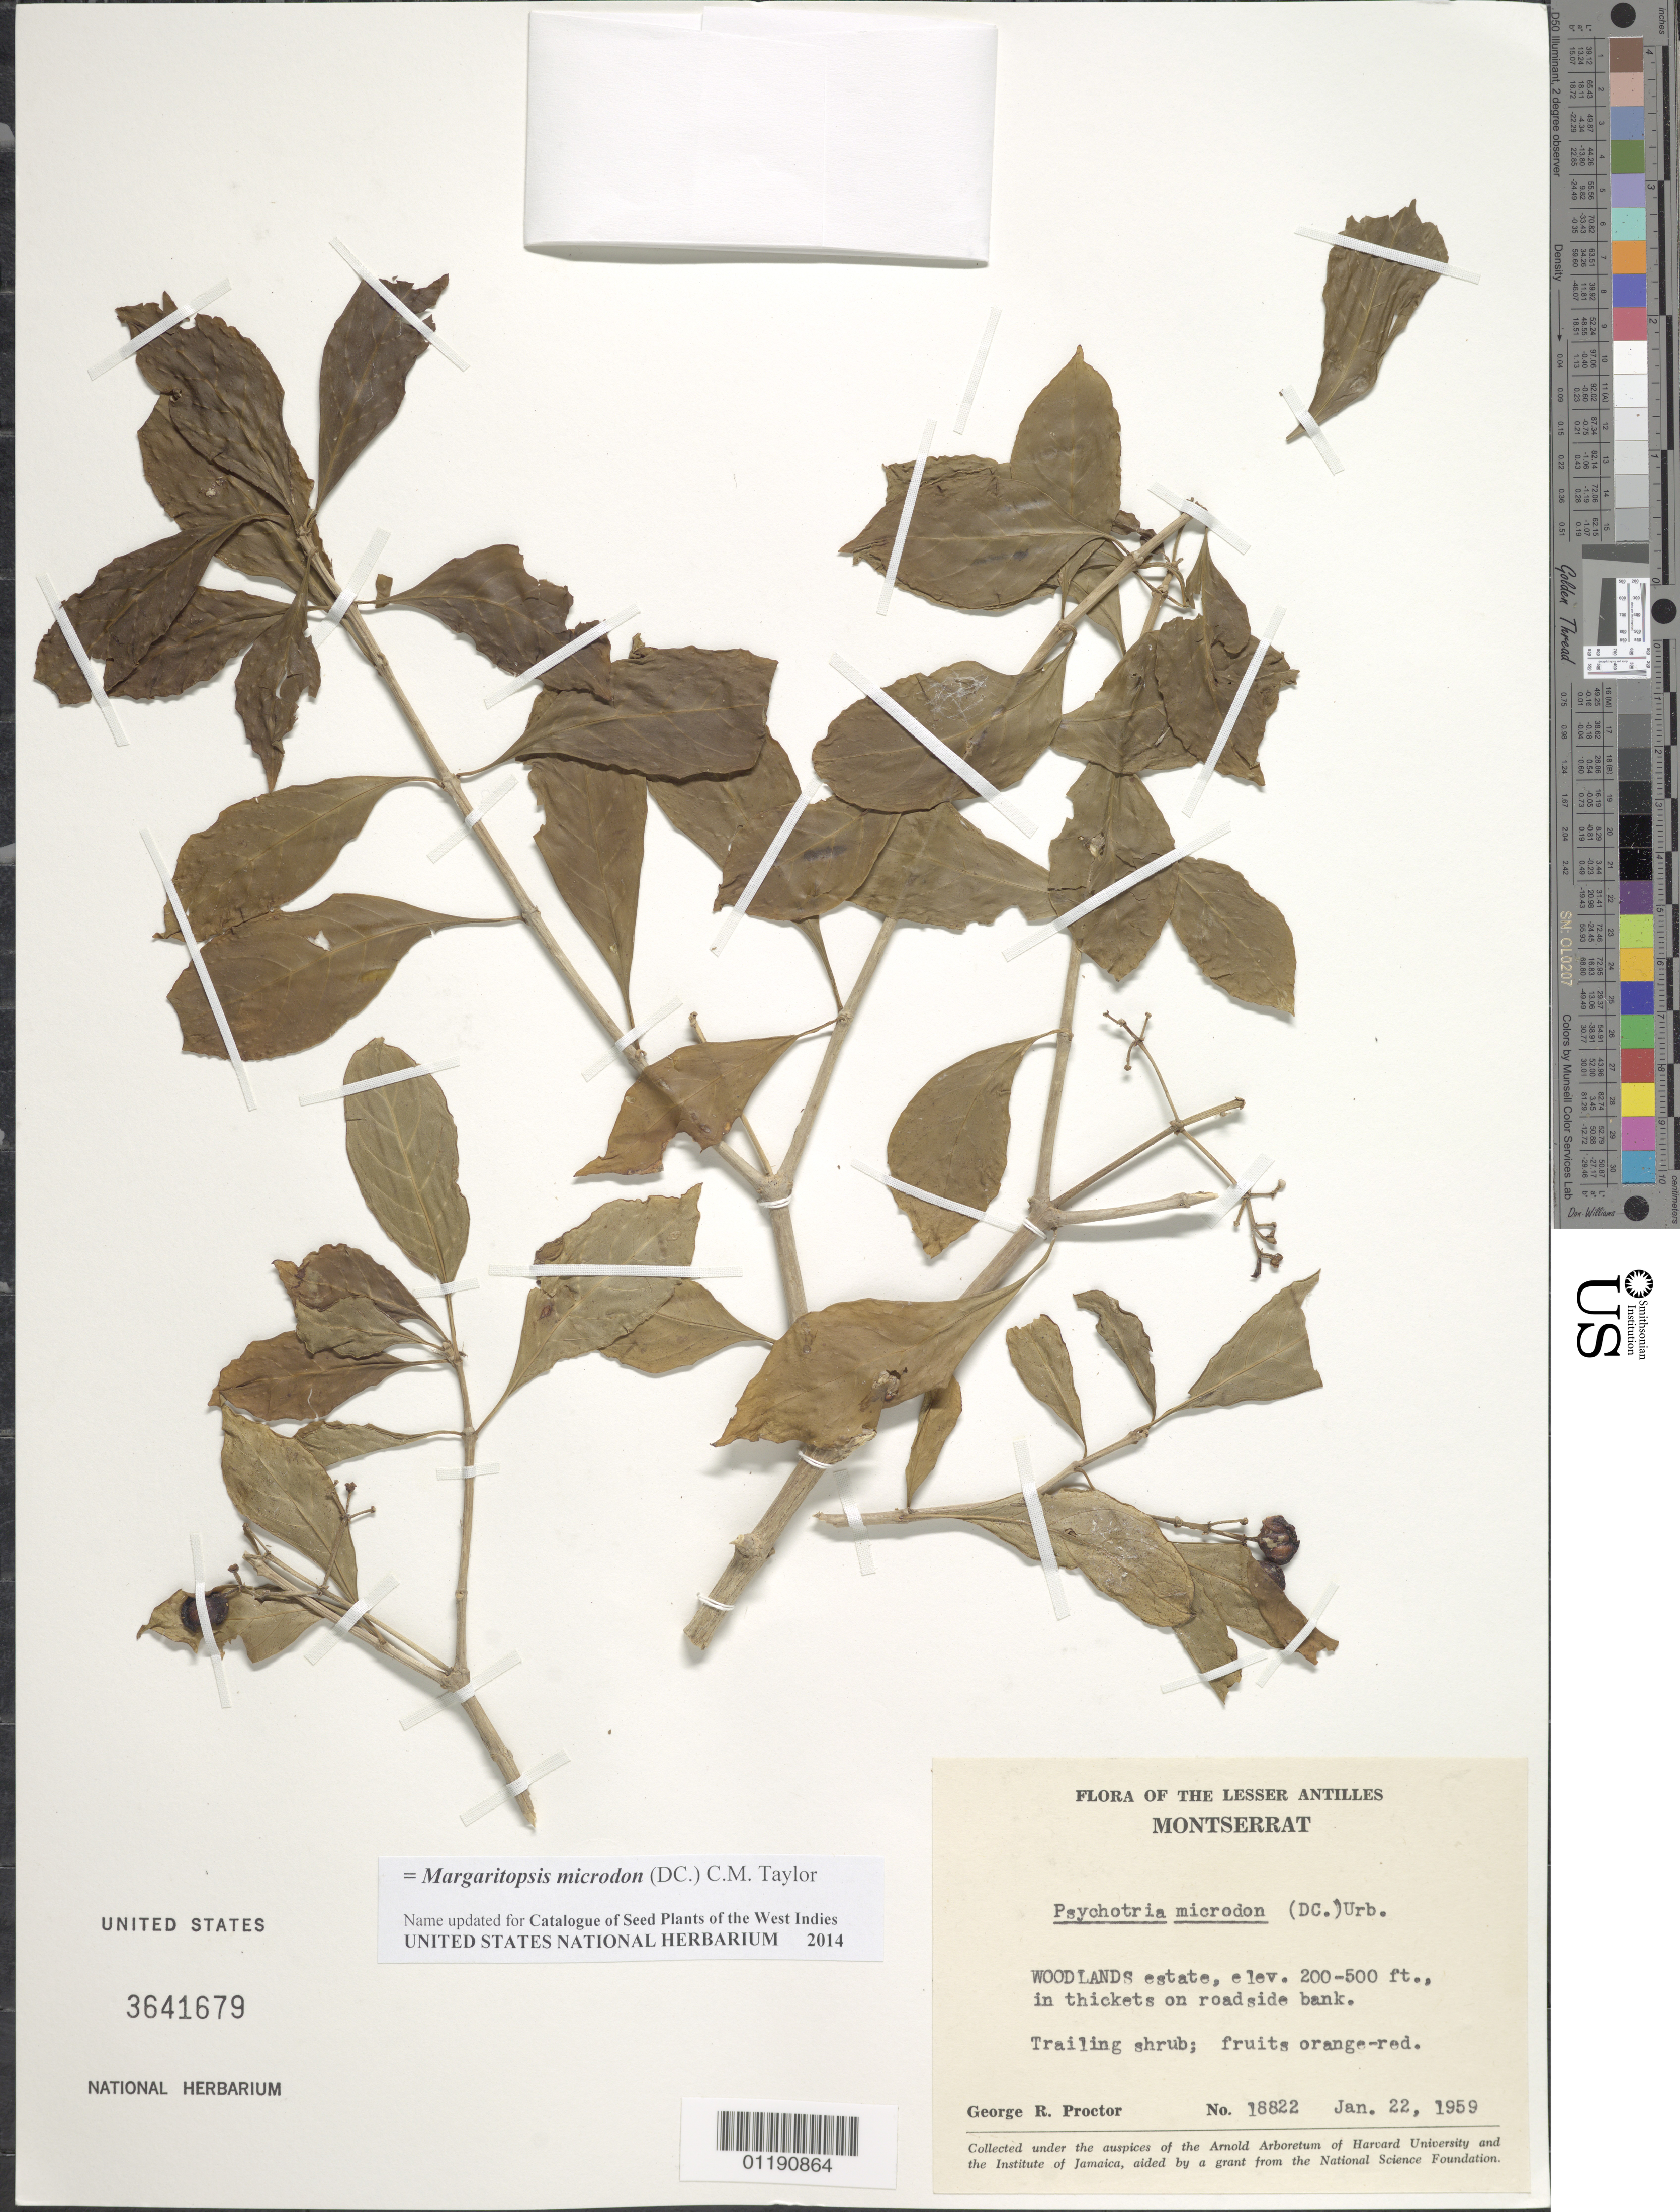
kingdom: Plantae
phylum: Tracheophyta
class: Magnoliopsida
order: Gentianales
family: Rubiaceae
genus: Margaritopsis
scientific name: Margaritopsis microdon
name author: (DC.) C.M. Taylor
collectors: G. R. Proctor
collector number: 18822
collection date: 1959-01-22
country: Montserrat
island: Montserrat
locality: Woodlands estate, in thickets on roadside bank.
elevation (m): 61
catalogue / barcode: US 3641679